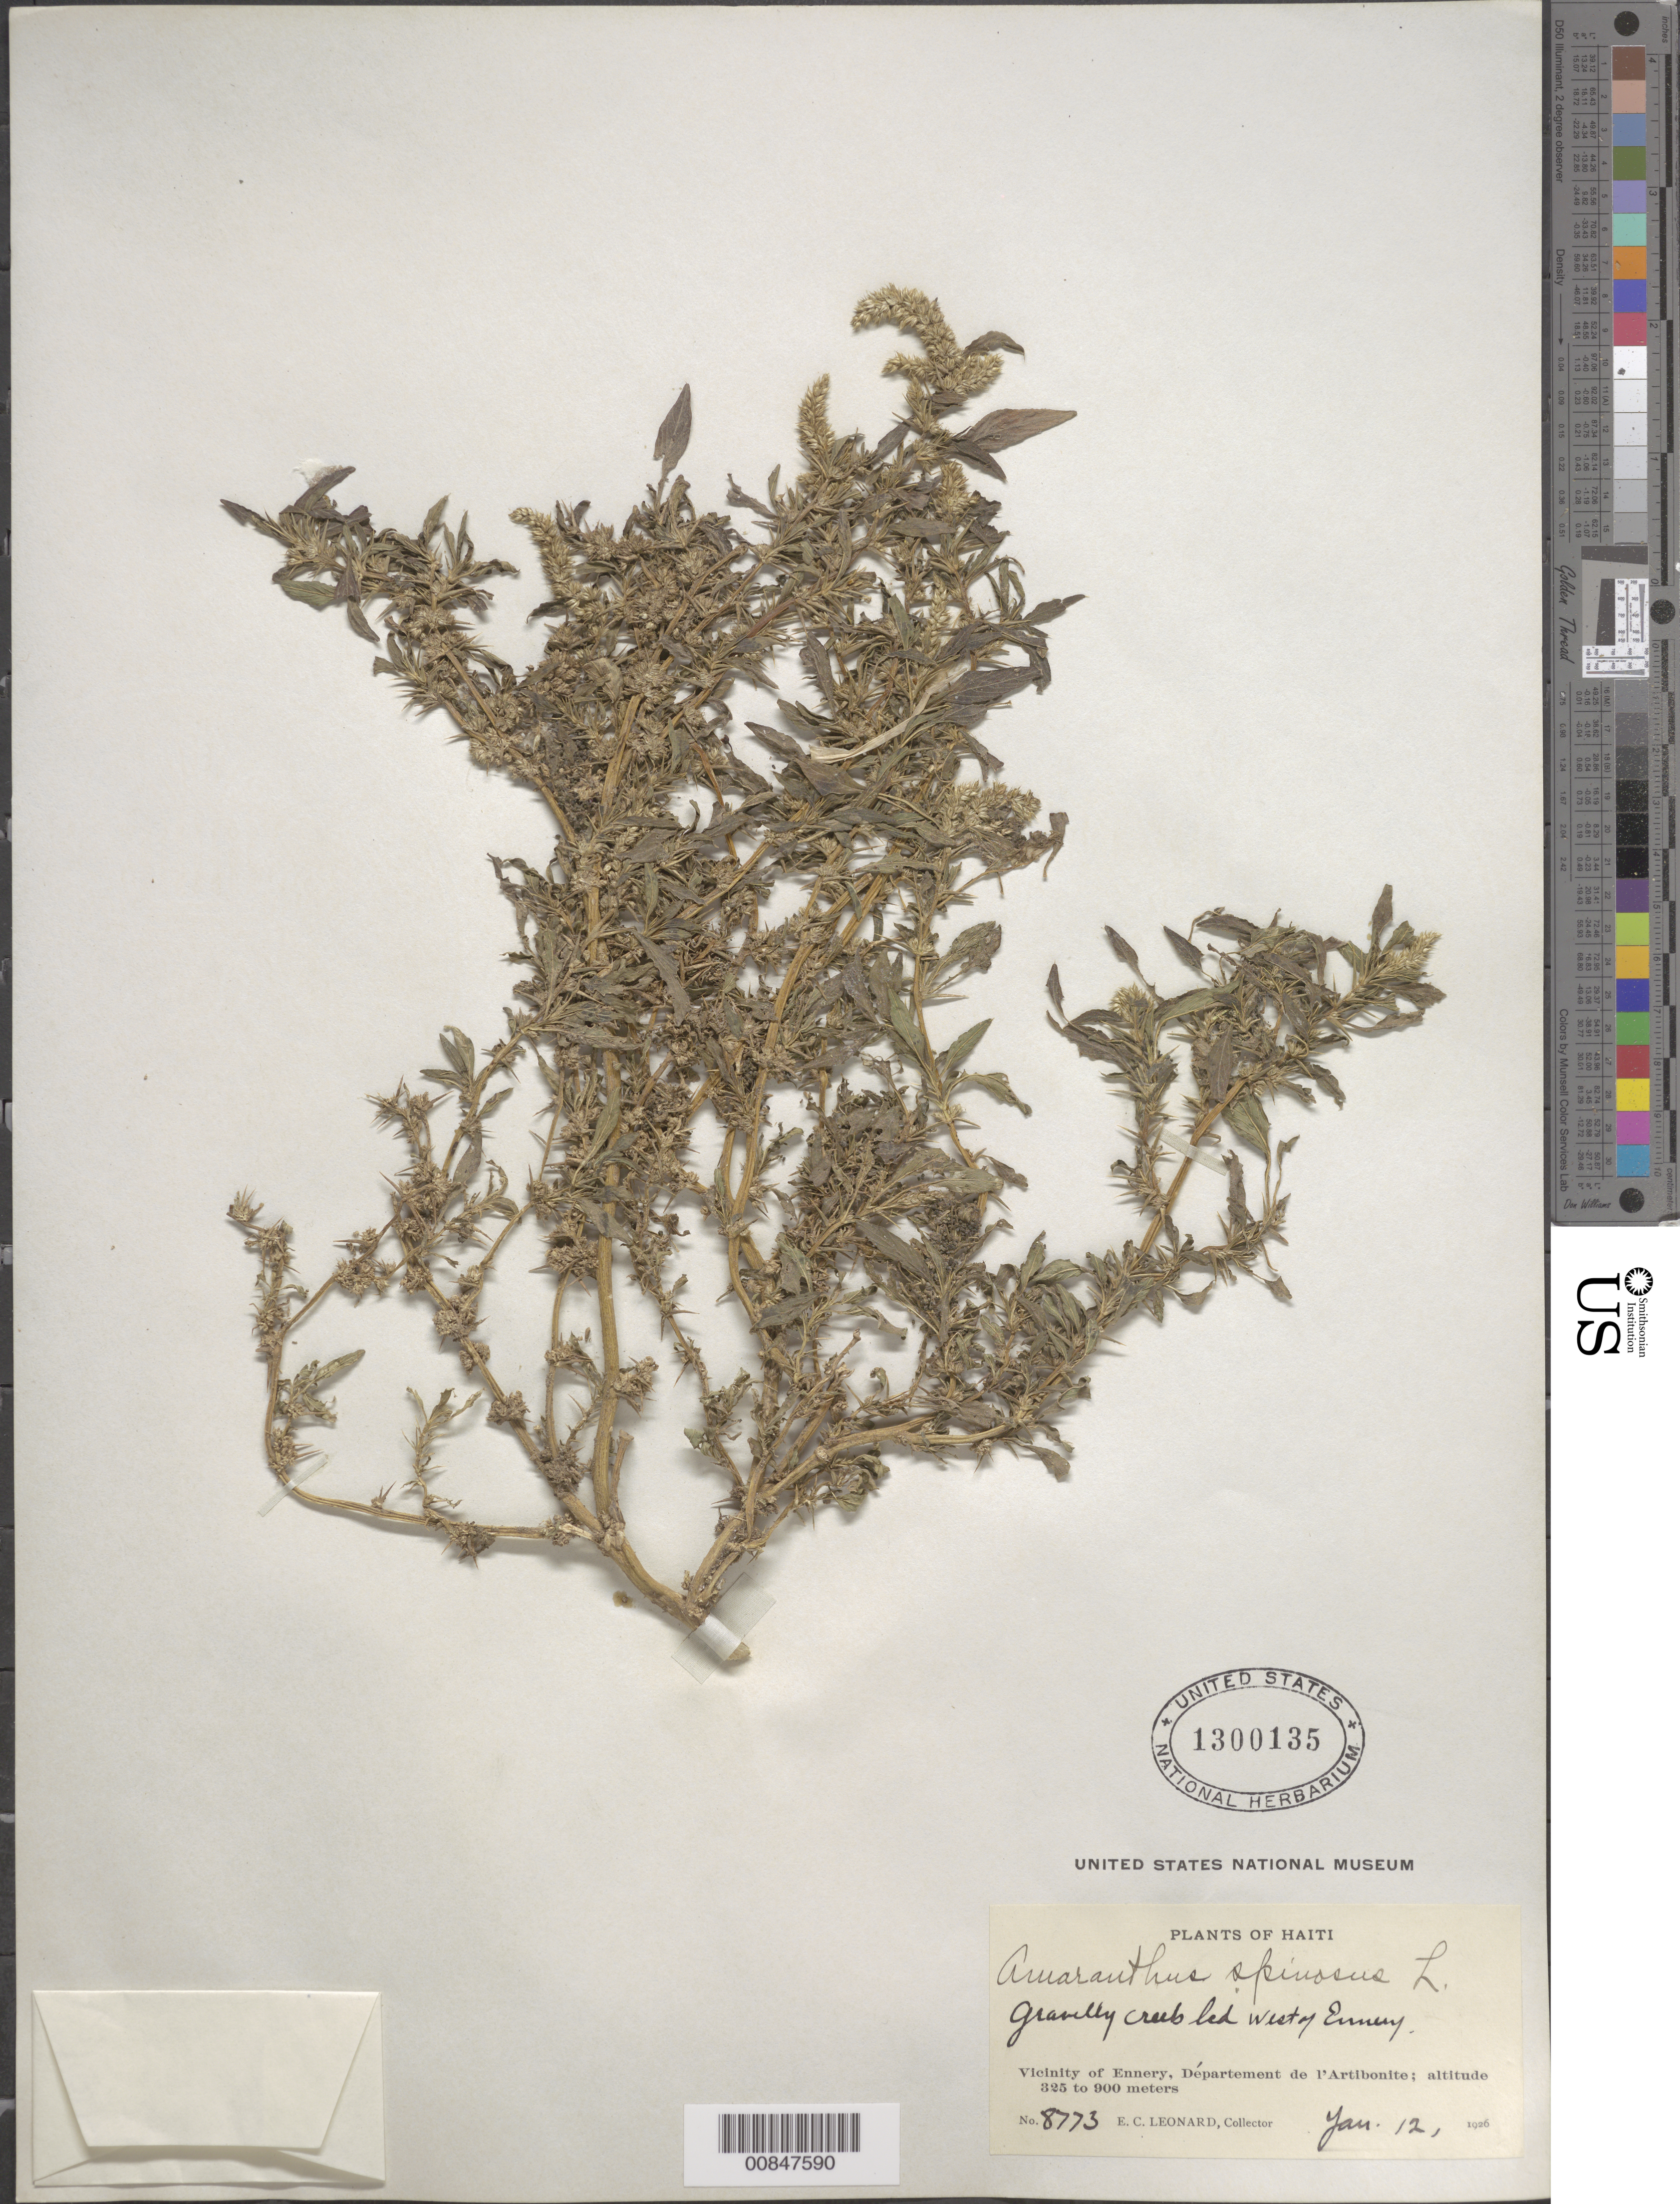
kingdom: Plantae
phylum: Tracheophyta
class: Magnoliopsida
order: Caryophyllales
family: Amaranthaceae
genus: Amaranthus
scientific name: Amaranthus spinosus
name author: L.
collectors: E. C. Leonard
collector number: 8773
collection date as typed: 12 Jan 1926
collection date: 1926-01-12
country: Haiti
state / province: Artibonite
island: Hispaniola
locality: West of Ennery.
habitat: Gravelly creek bed.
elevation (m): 325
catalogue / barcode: US 1300135